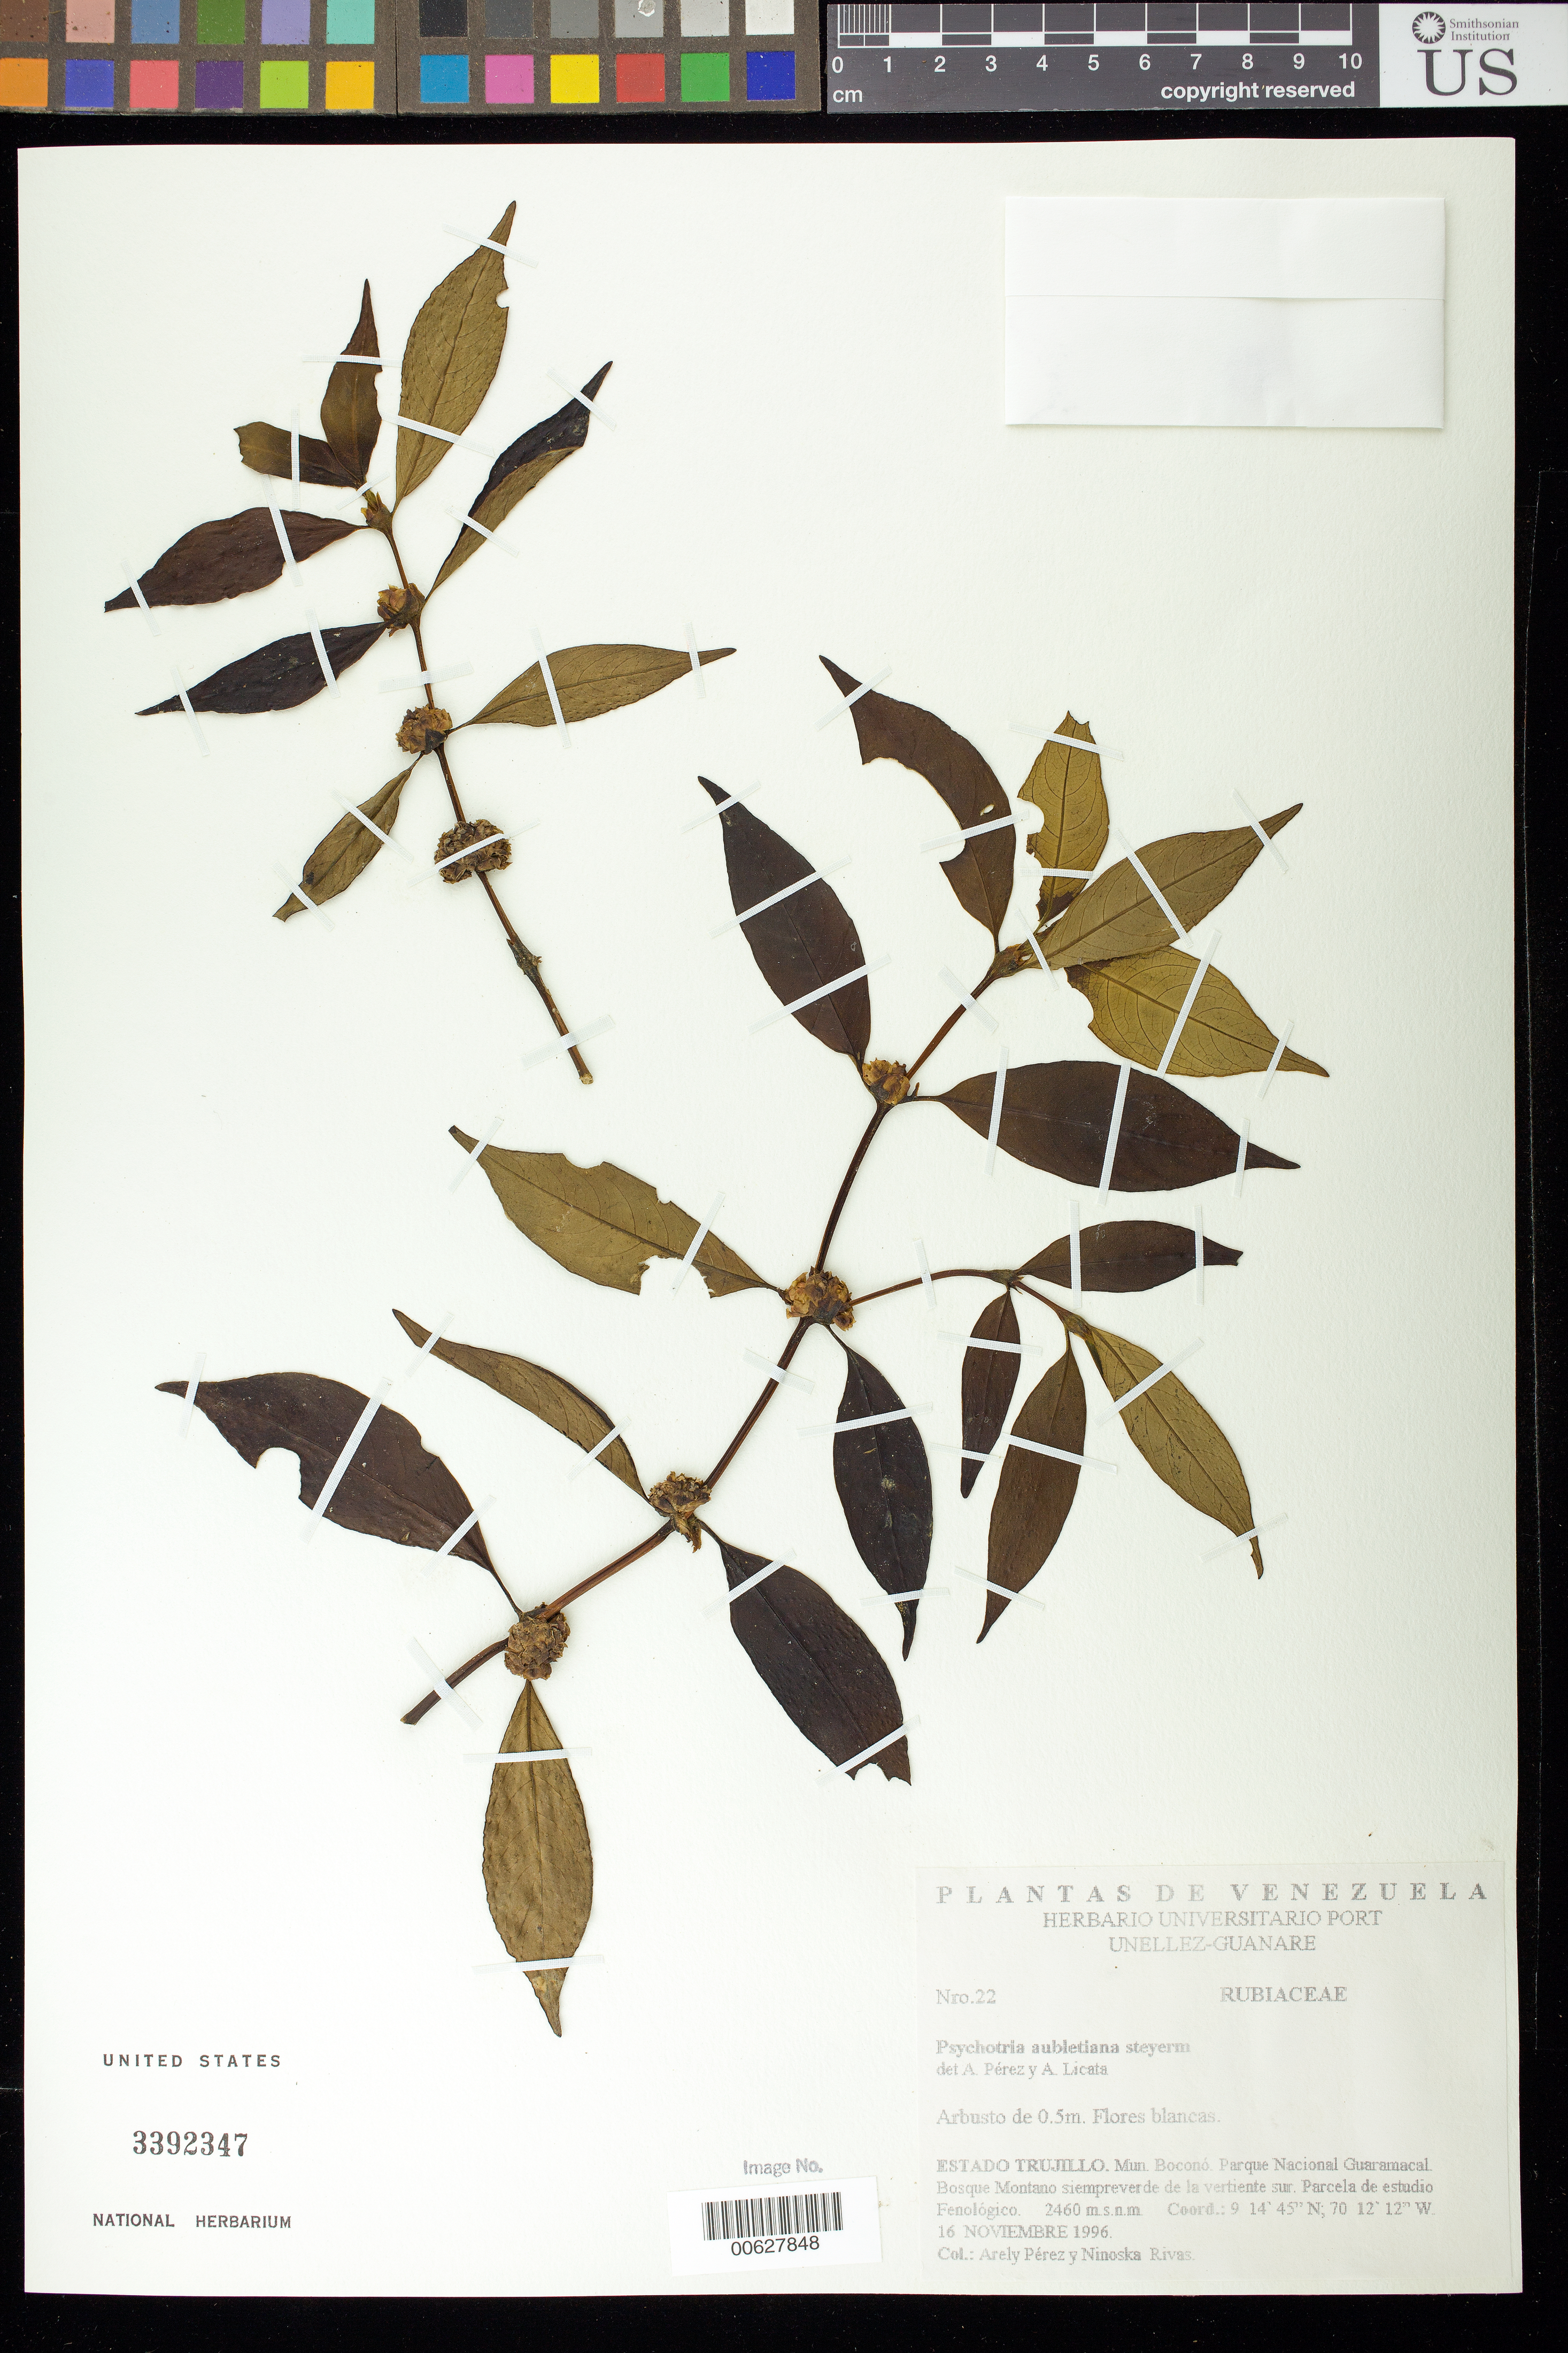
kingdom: Plantae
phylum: Tracheophyta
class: Magnoliopsida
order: Gentianales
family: Rubiaceae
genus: Psychotria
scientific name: Psychotria aubletiana var. andina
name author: Steyerm.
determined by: Pérez, A.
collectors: A. Pérez & N. Rivas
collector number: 22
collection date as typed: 23 Oct 1996 to 24 Oct 1996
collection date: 1996-10-23/1996-10-24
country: Venezuela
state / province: Trujillo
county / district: Boconó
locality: Parque Nacional Guaramacal, Bosque Montano siempreverde de la vertiente Norte, Parcela de estudio Fenológico.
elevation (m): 2460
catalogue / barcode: US 3392347